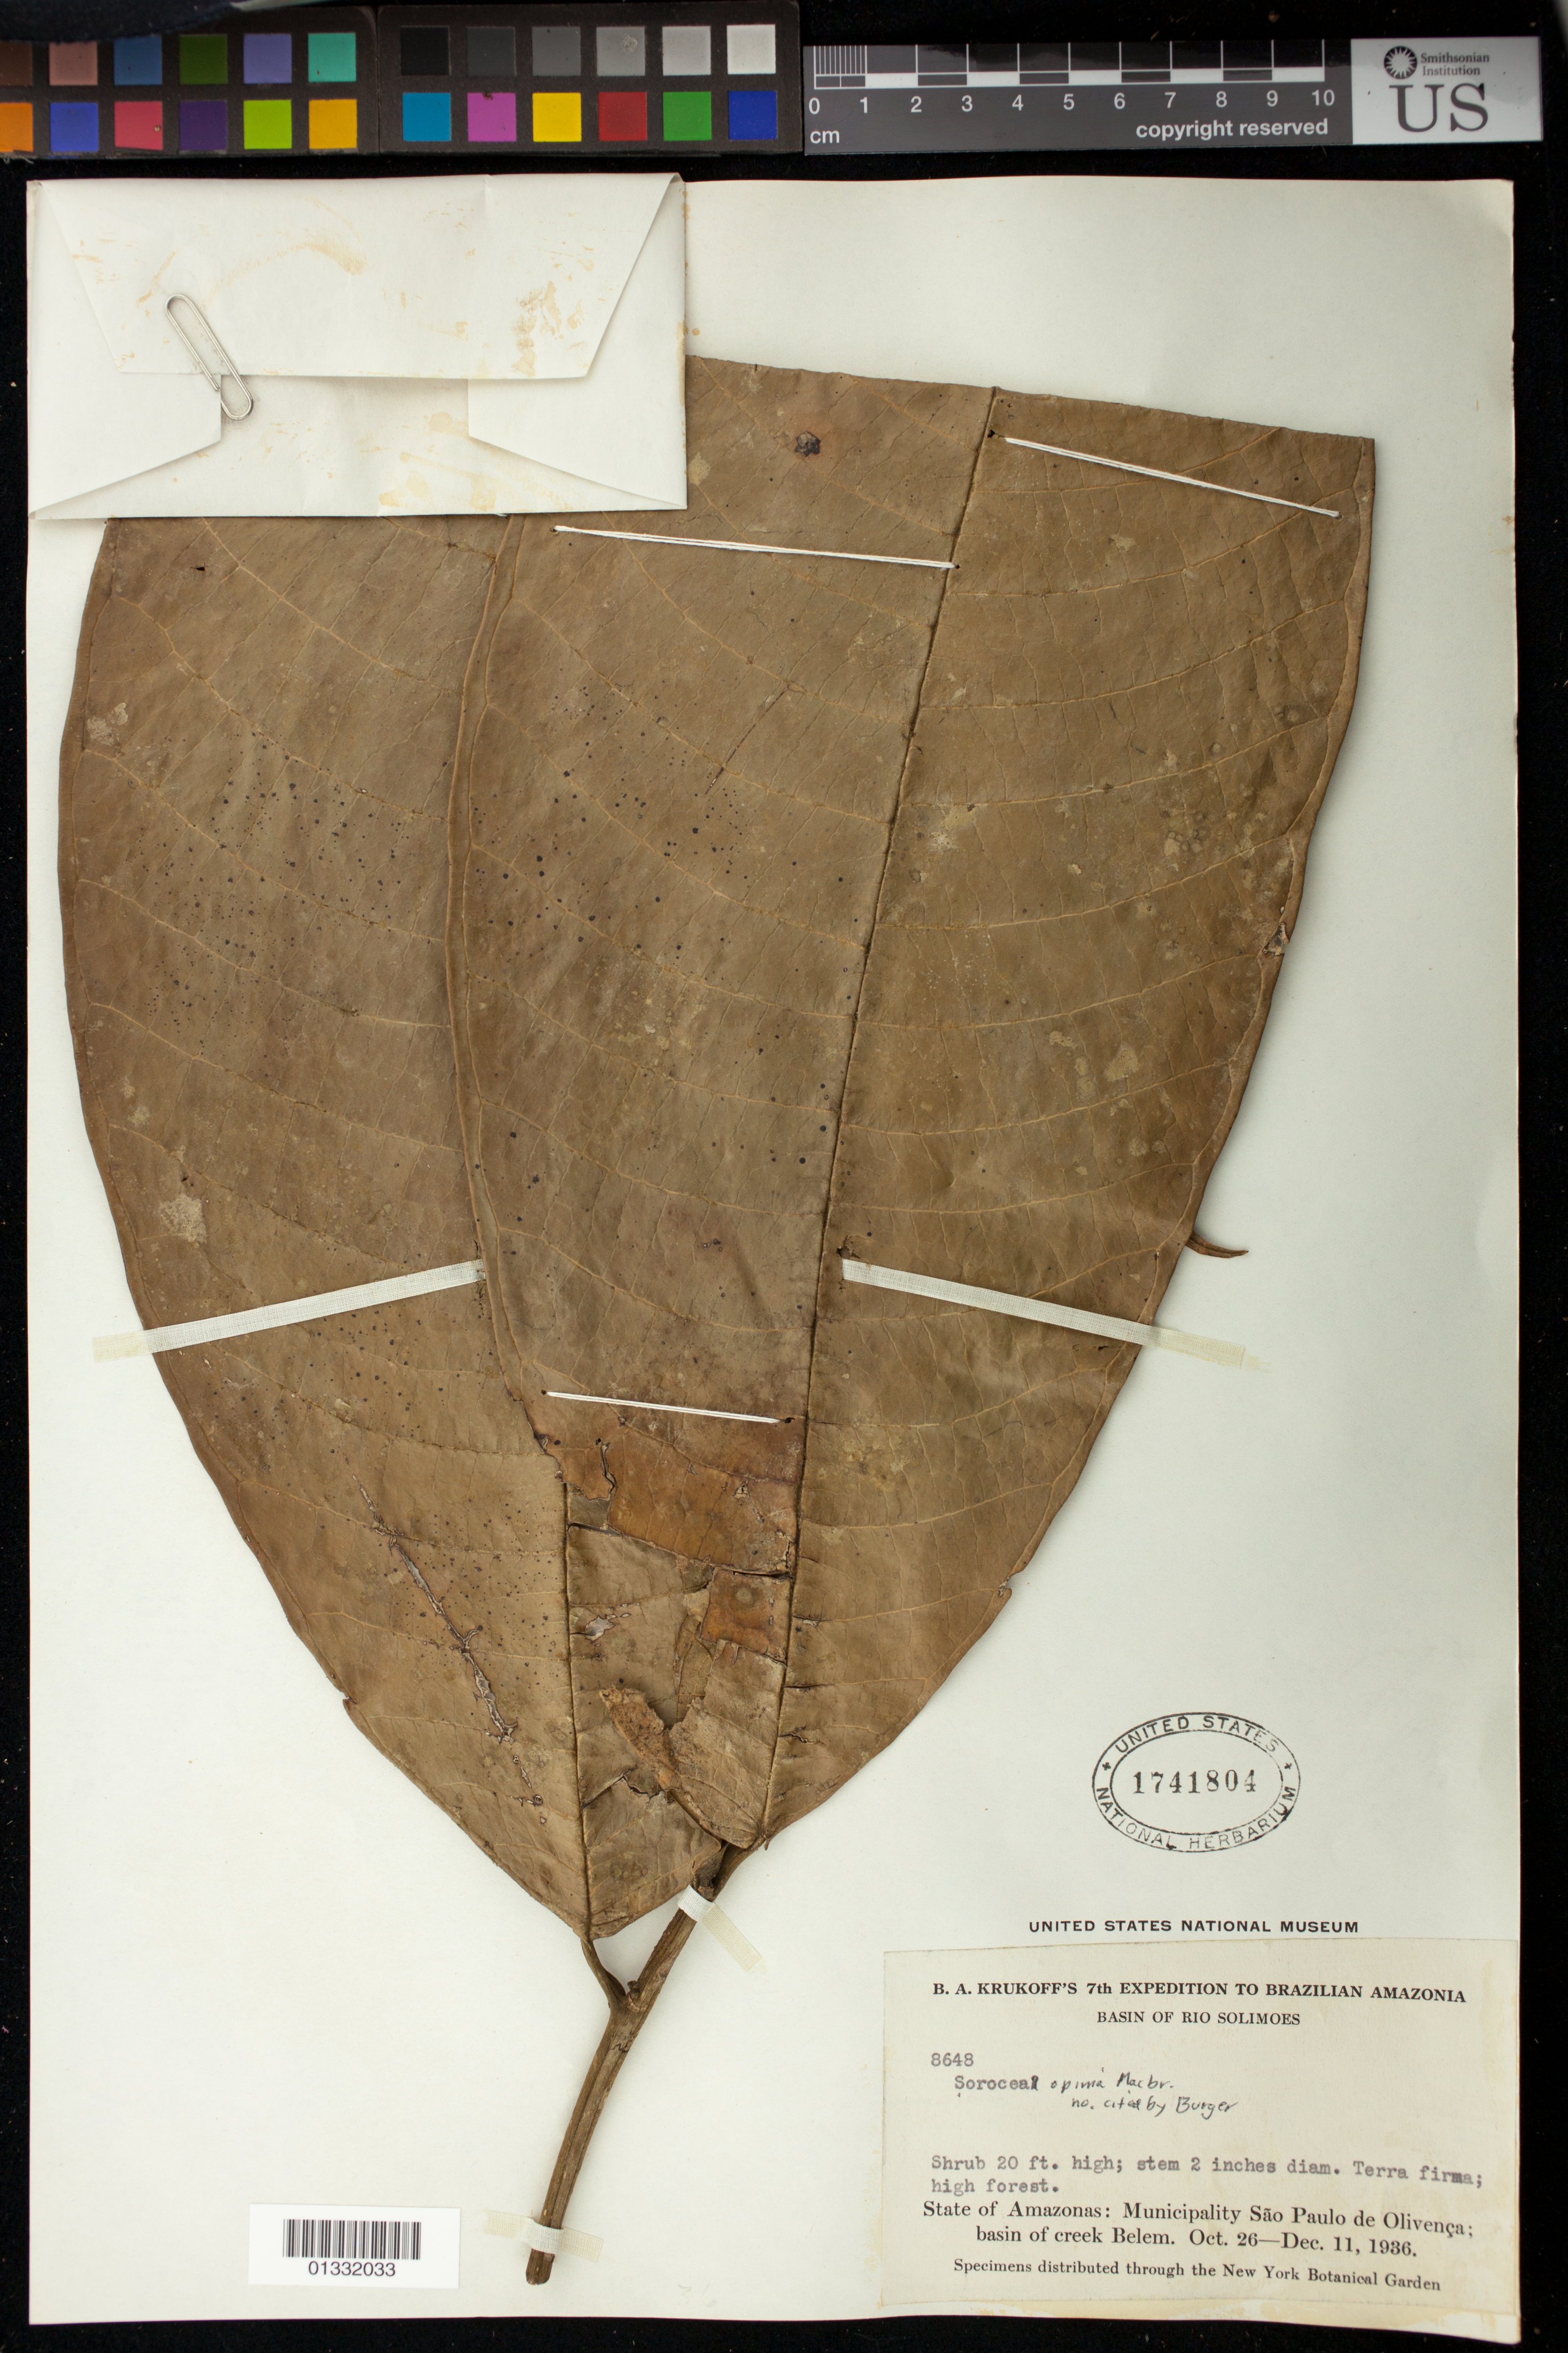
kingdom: Plantae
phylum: Tracheophyta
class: Magnoliopsida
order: Rosales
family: Moraceae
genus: Sorocea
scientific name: Sorocea opima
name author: J.F. Macbr.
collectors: B. A. Krukoff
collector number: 8648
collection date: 1936-10-26,1936-12-11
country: Brazil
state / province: Amazonas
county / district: São Paulo de Olivença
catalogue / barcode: US 1741804